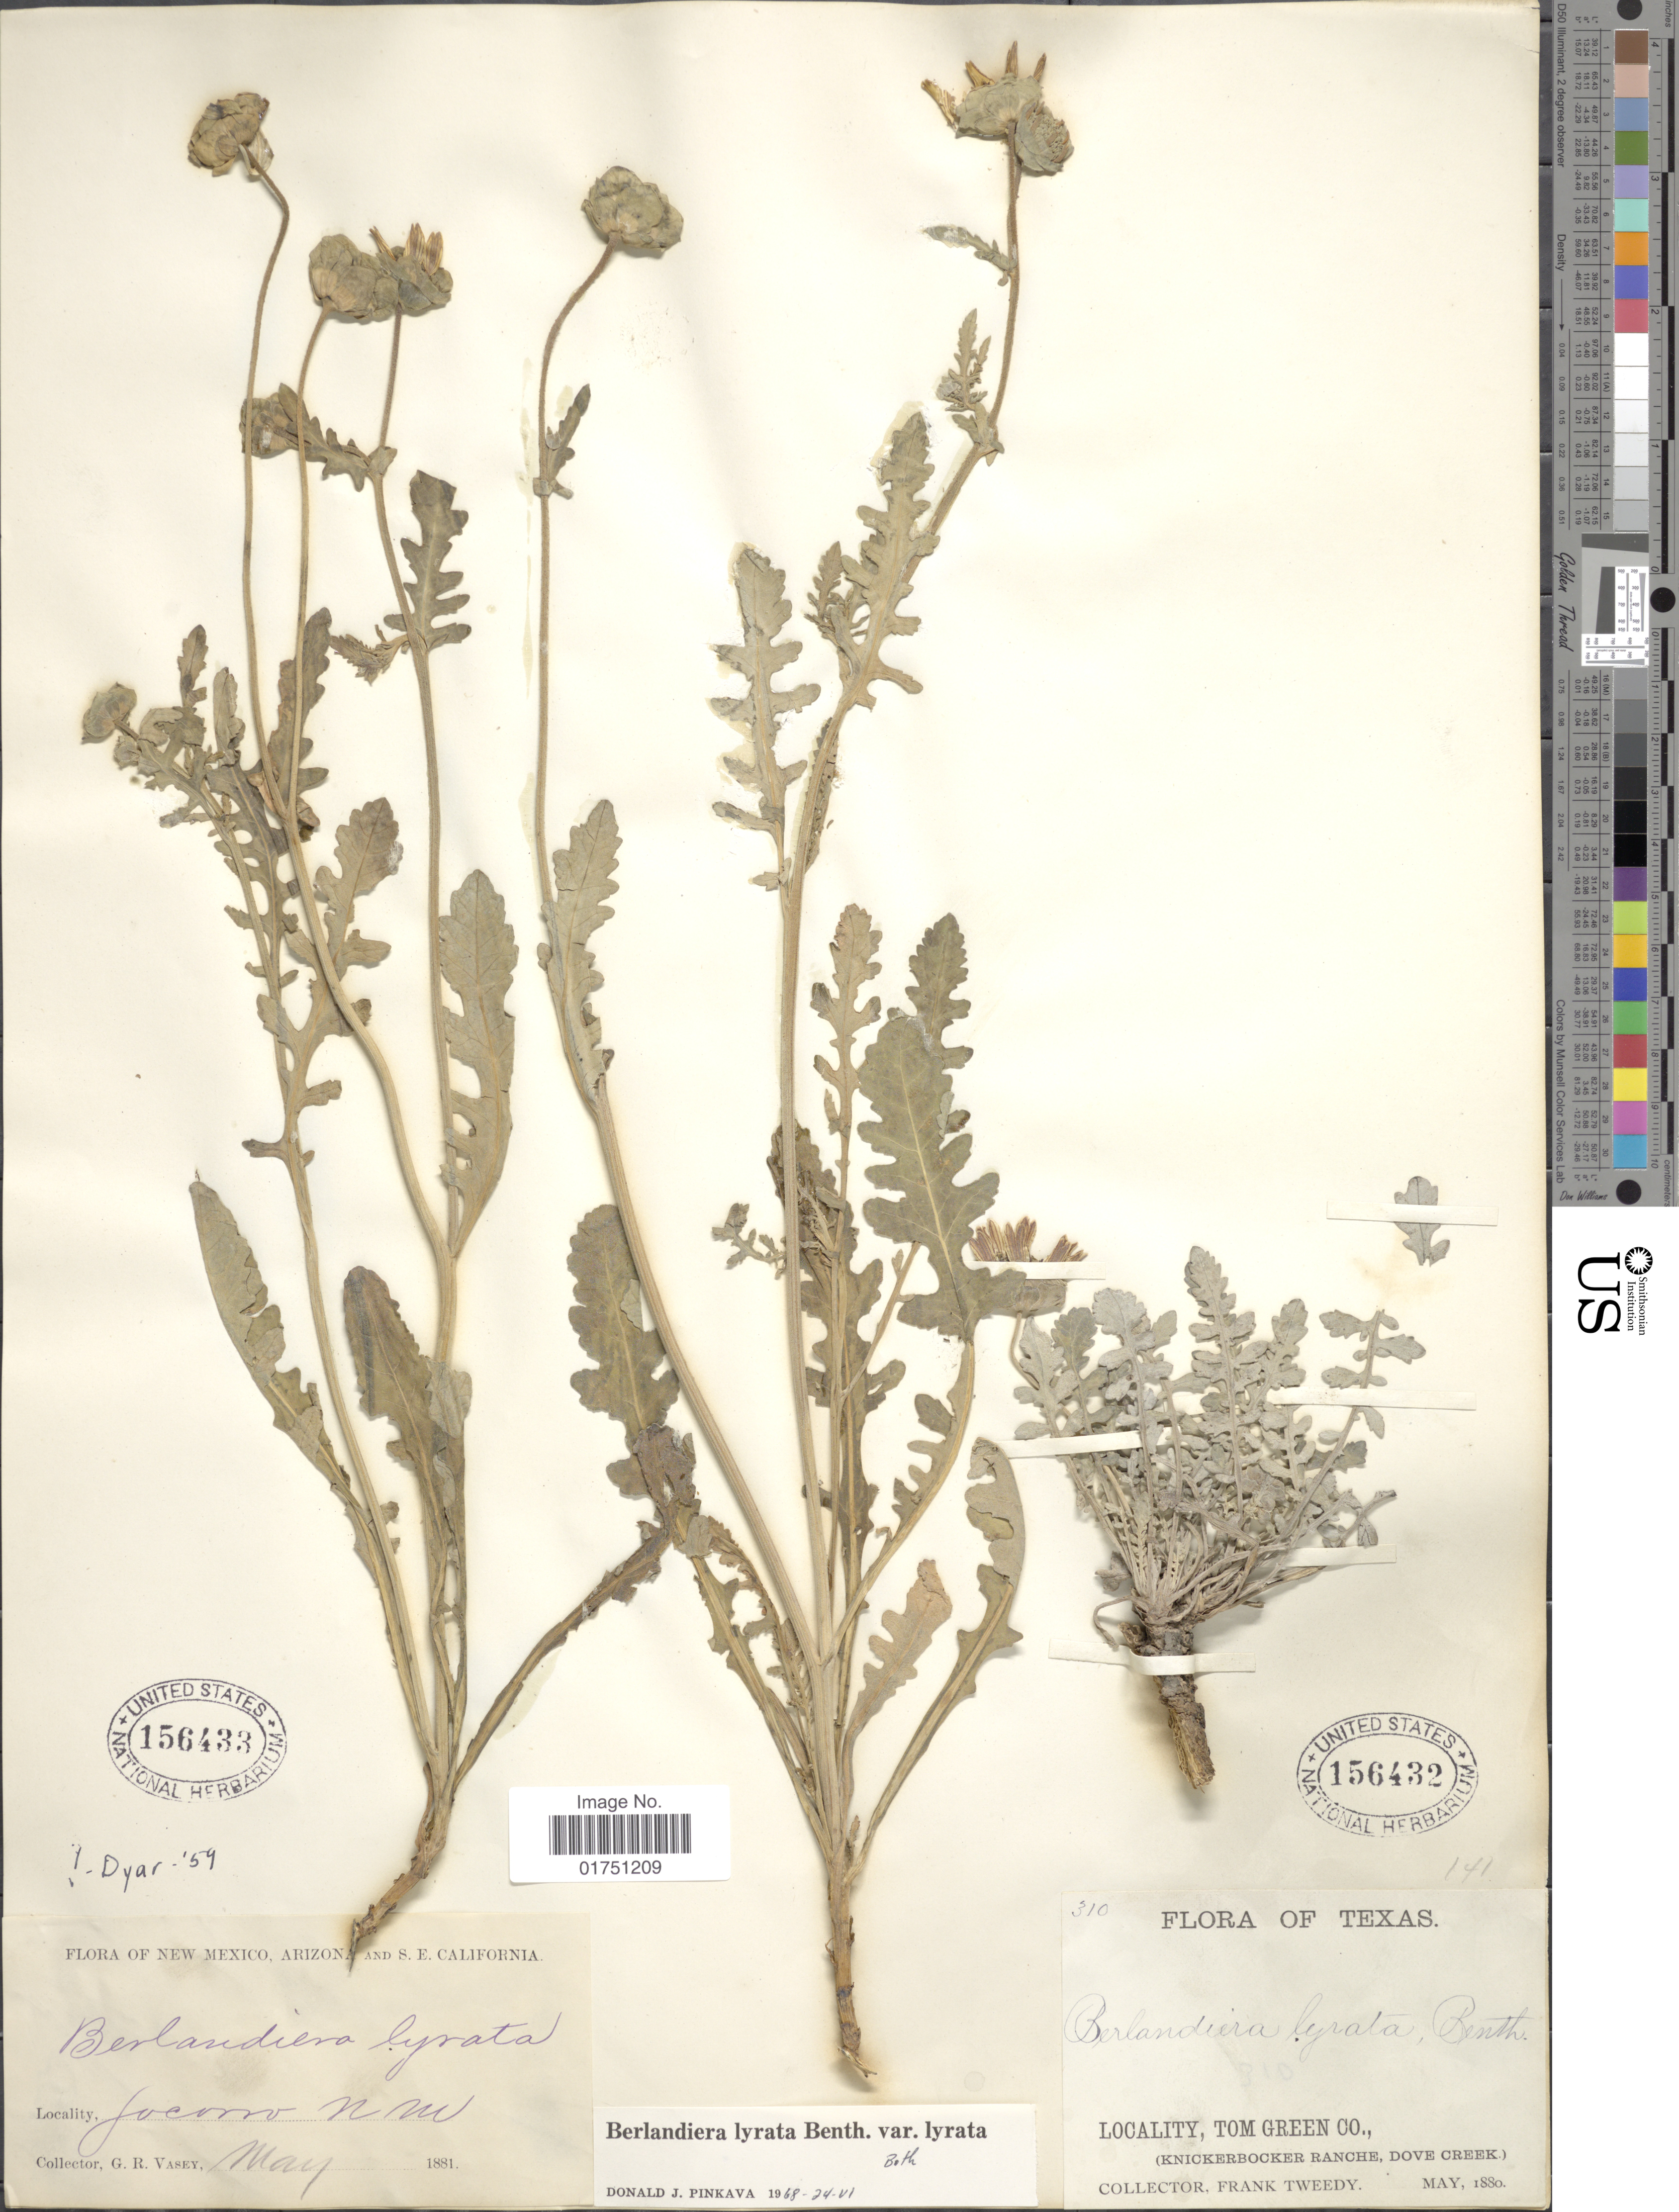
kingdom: Plantae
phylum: Tracheophyta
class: Magnoliopsida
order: Asterales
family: Asteraceae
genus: Berlandiera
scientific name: Berlandiera lyrata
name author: Benth.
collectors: G. R. Vasey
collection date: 1881-05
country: United States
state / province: New Mexico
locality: Socorro, N.M.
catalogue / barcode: US 156433-2